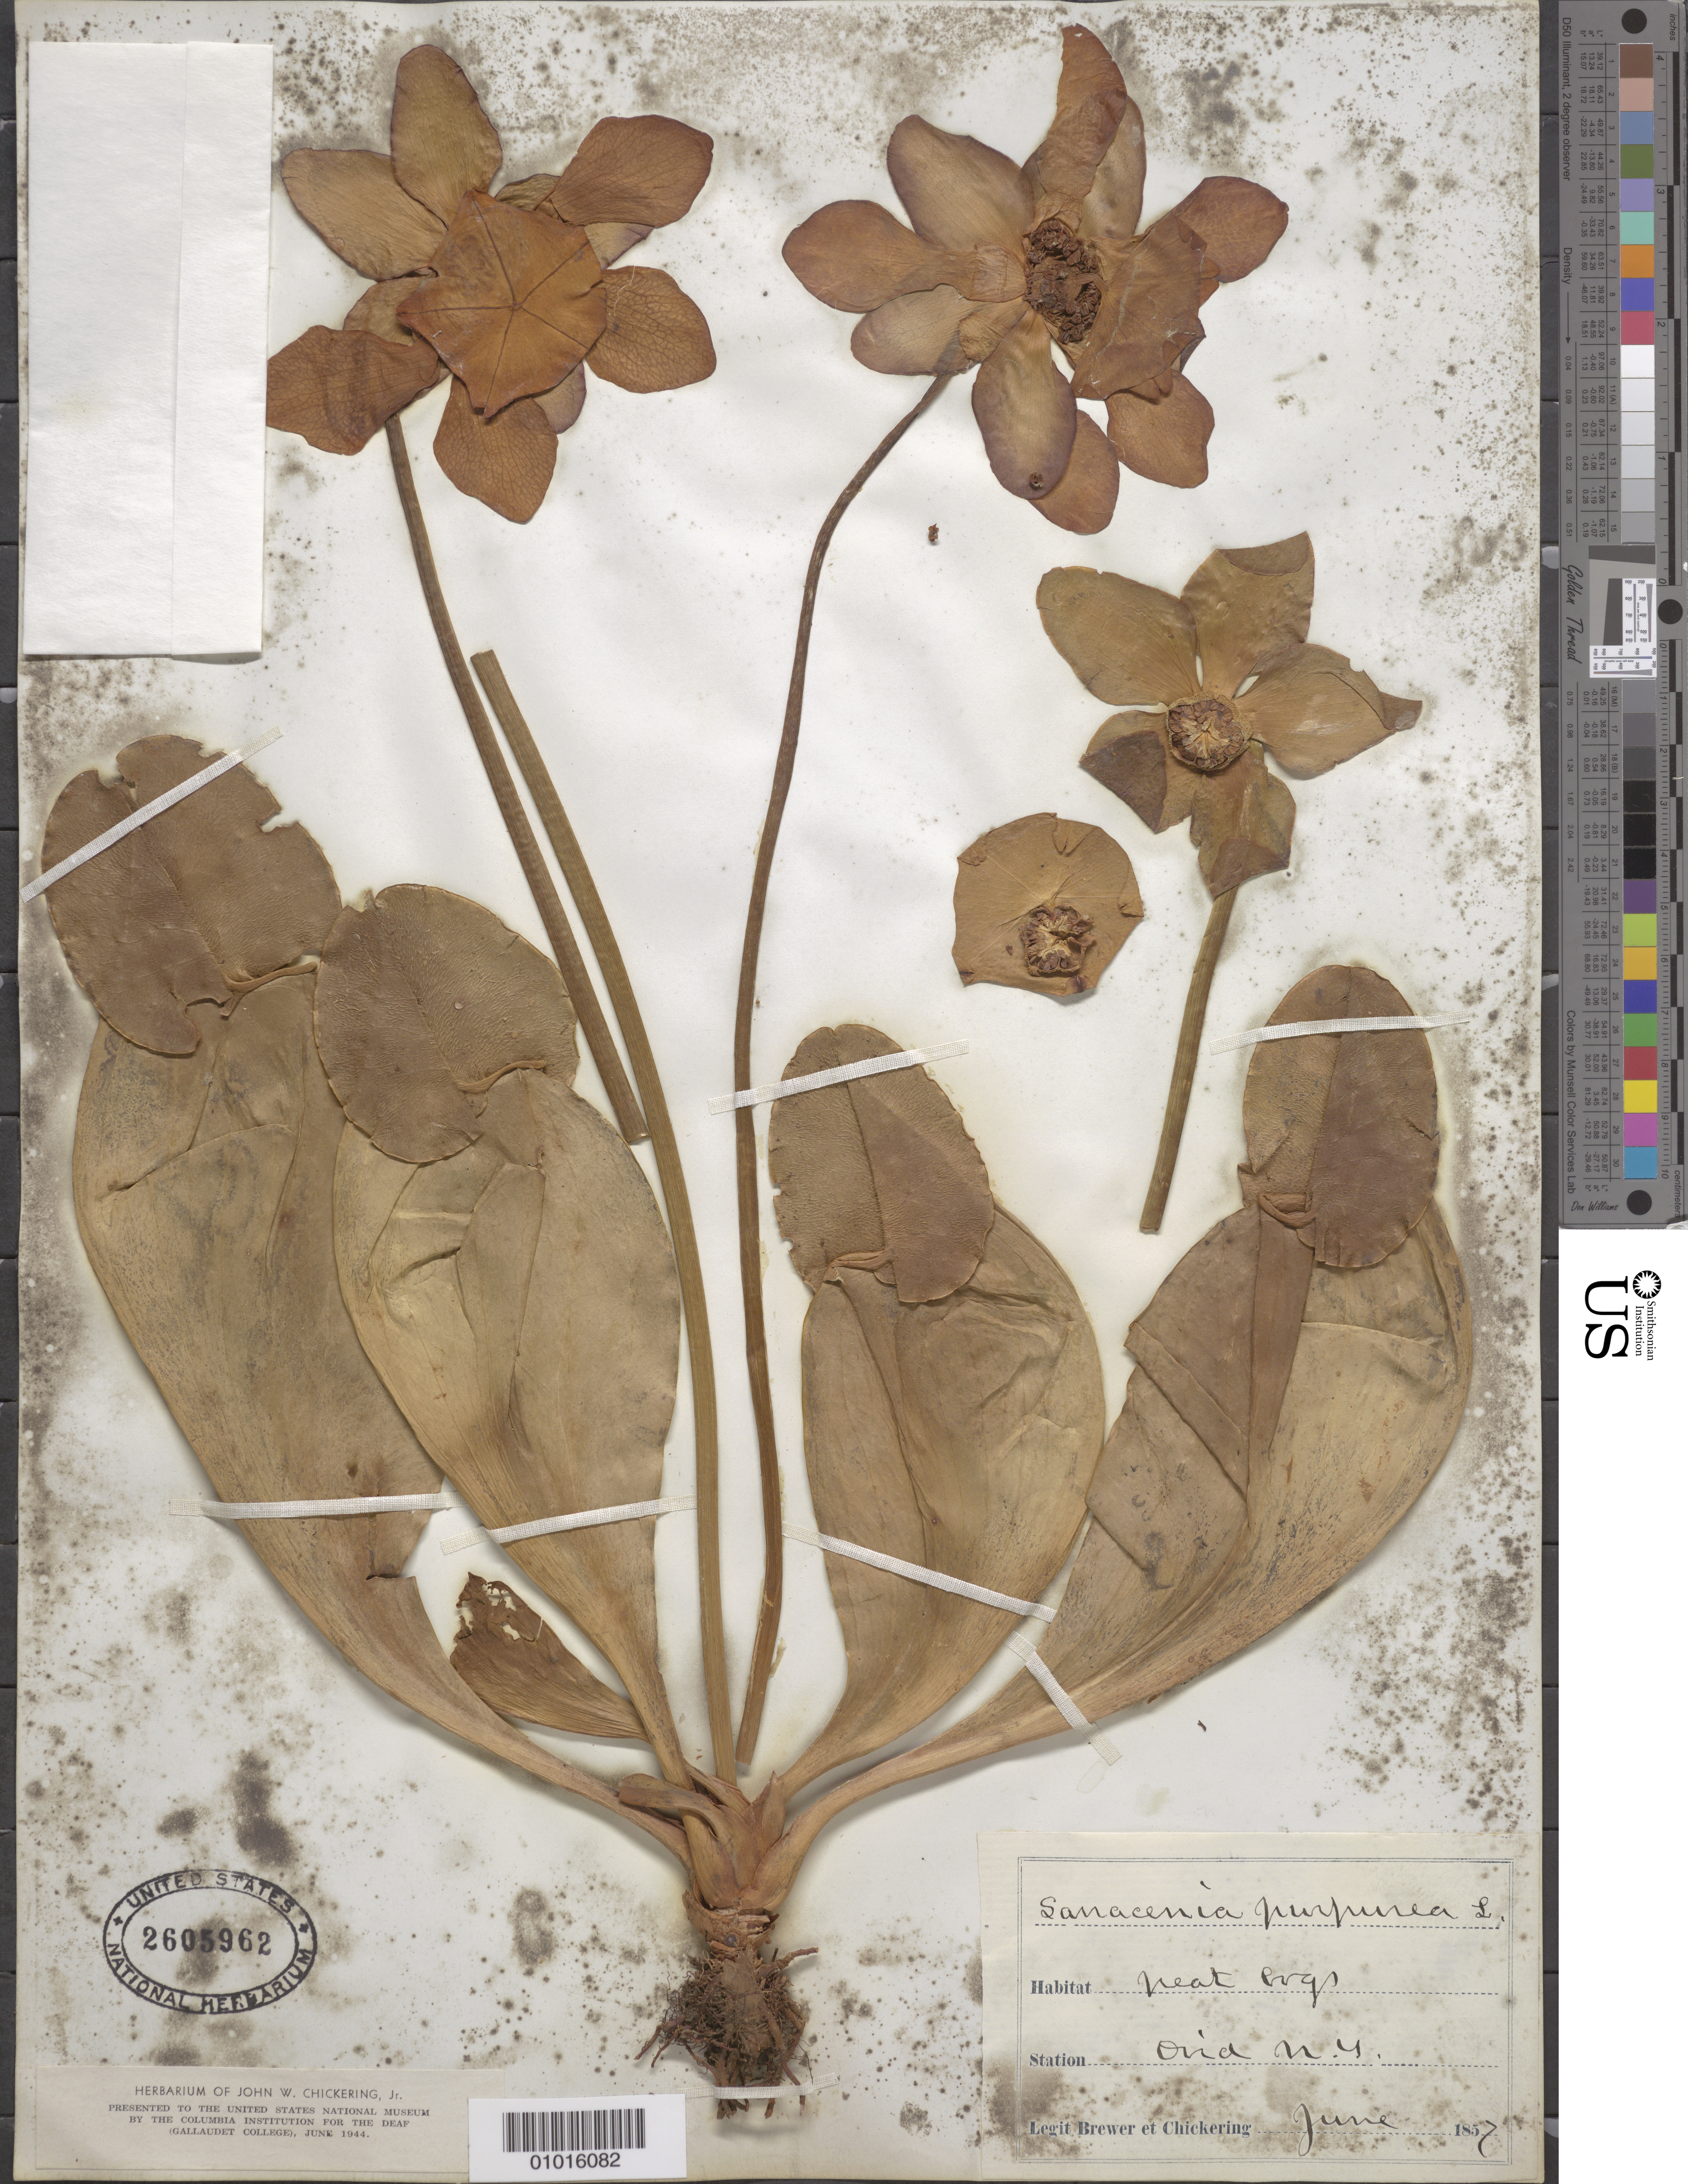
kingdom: Plantae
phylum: Tracheophyta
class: Magnoliopsida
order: Ericales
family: Sarraceniaceae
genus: Sarracenia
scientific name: Sarracenia purpurea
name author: L.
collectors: J. W. Chickering Jr.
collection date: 1857-06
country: United States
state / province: New York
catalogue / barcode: US 2605962